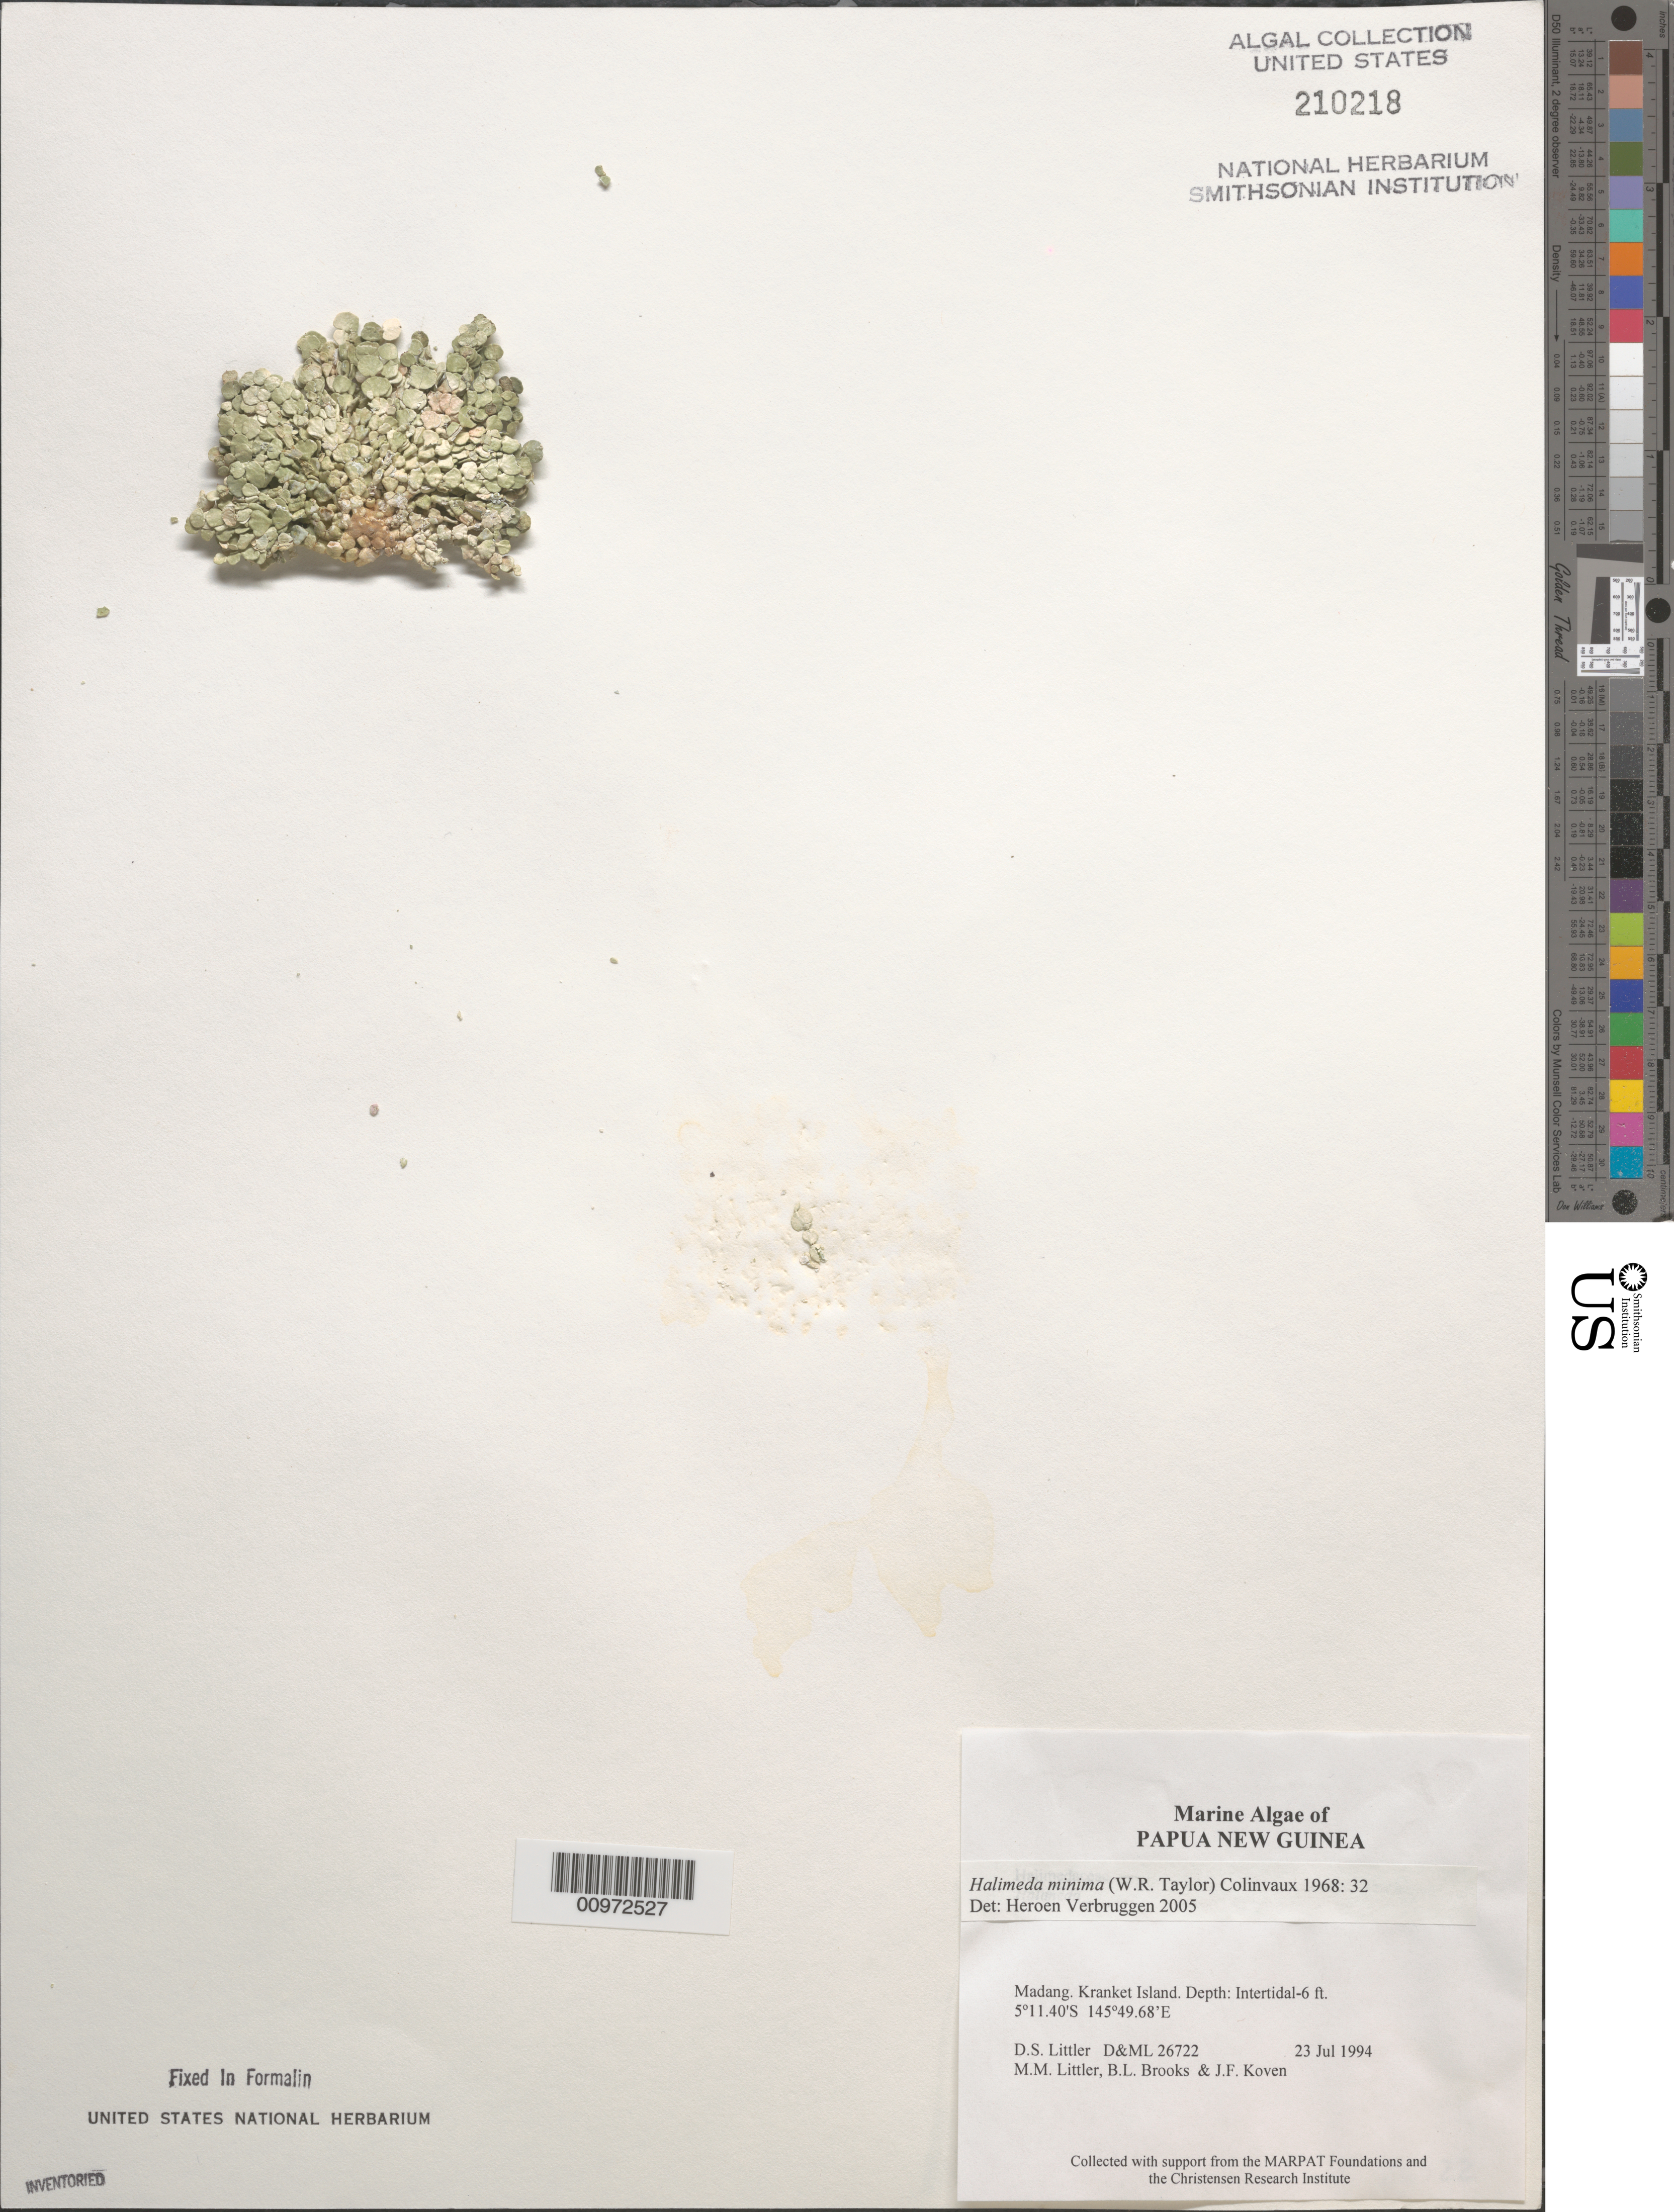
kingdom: Plantae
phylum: Chlorophyta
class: Ulvophyceae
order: Bryopsidales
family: Halimedaceae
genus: Halimeda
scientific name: Halimeda minima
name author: (W.R. Taylor) Hillis-Colinvaux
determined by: Verbruggen, H.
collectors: D. S. Littler, M. M. Littler, B. Brooks & J. Koven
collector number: D&ML 26722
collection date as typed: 23 Jul 1994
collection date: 1994-07-23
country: Papua New Guinea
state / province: Madang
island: Kranket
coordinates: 5 11.40'S, 145 49.68'E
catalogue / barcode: US 210218